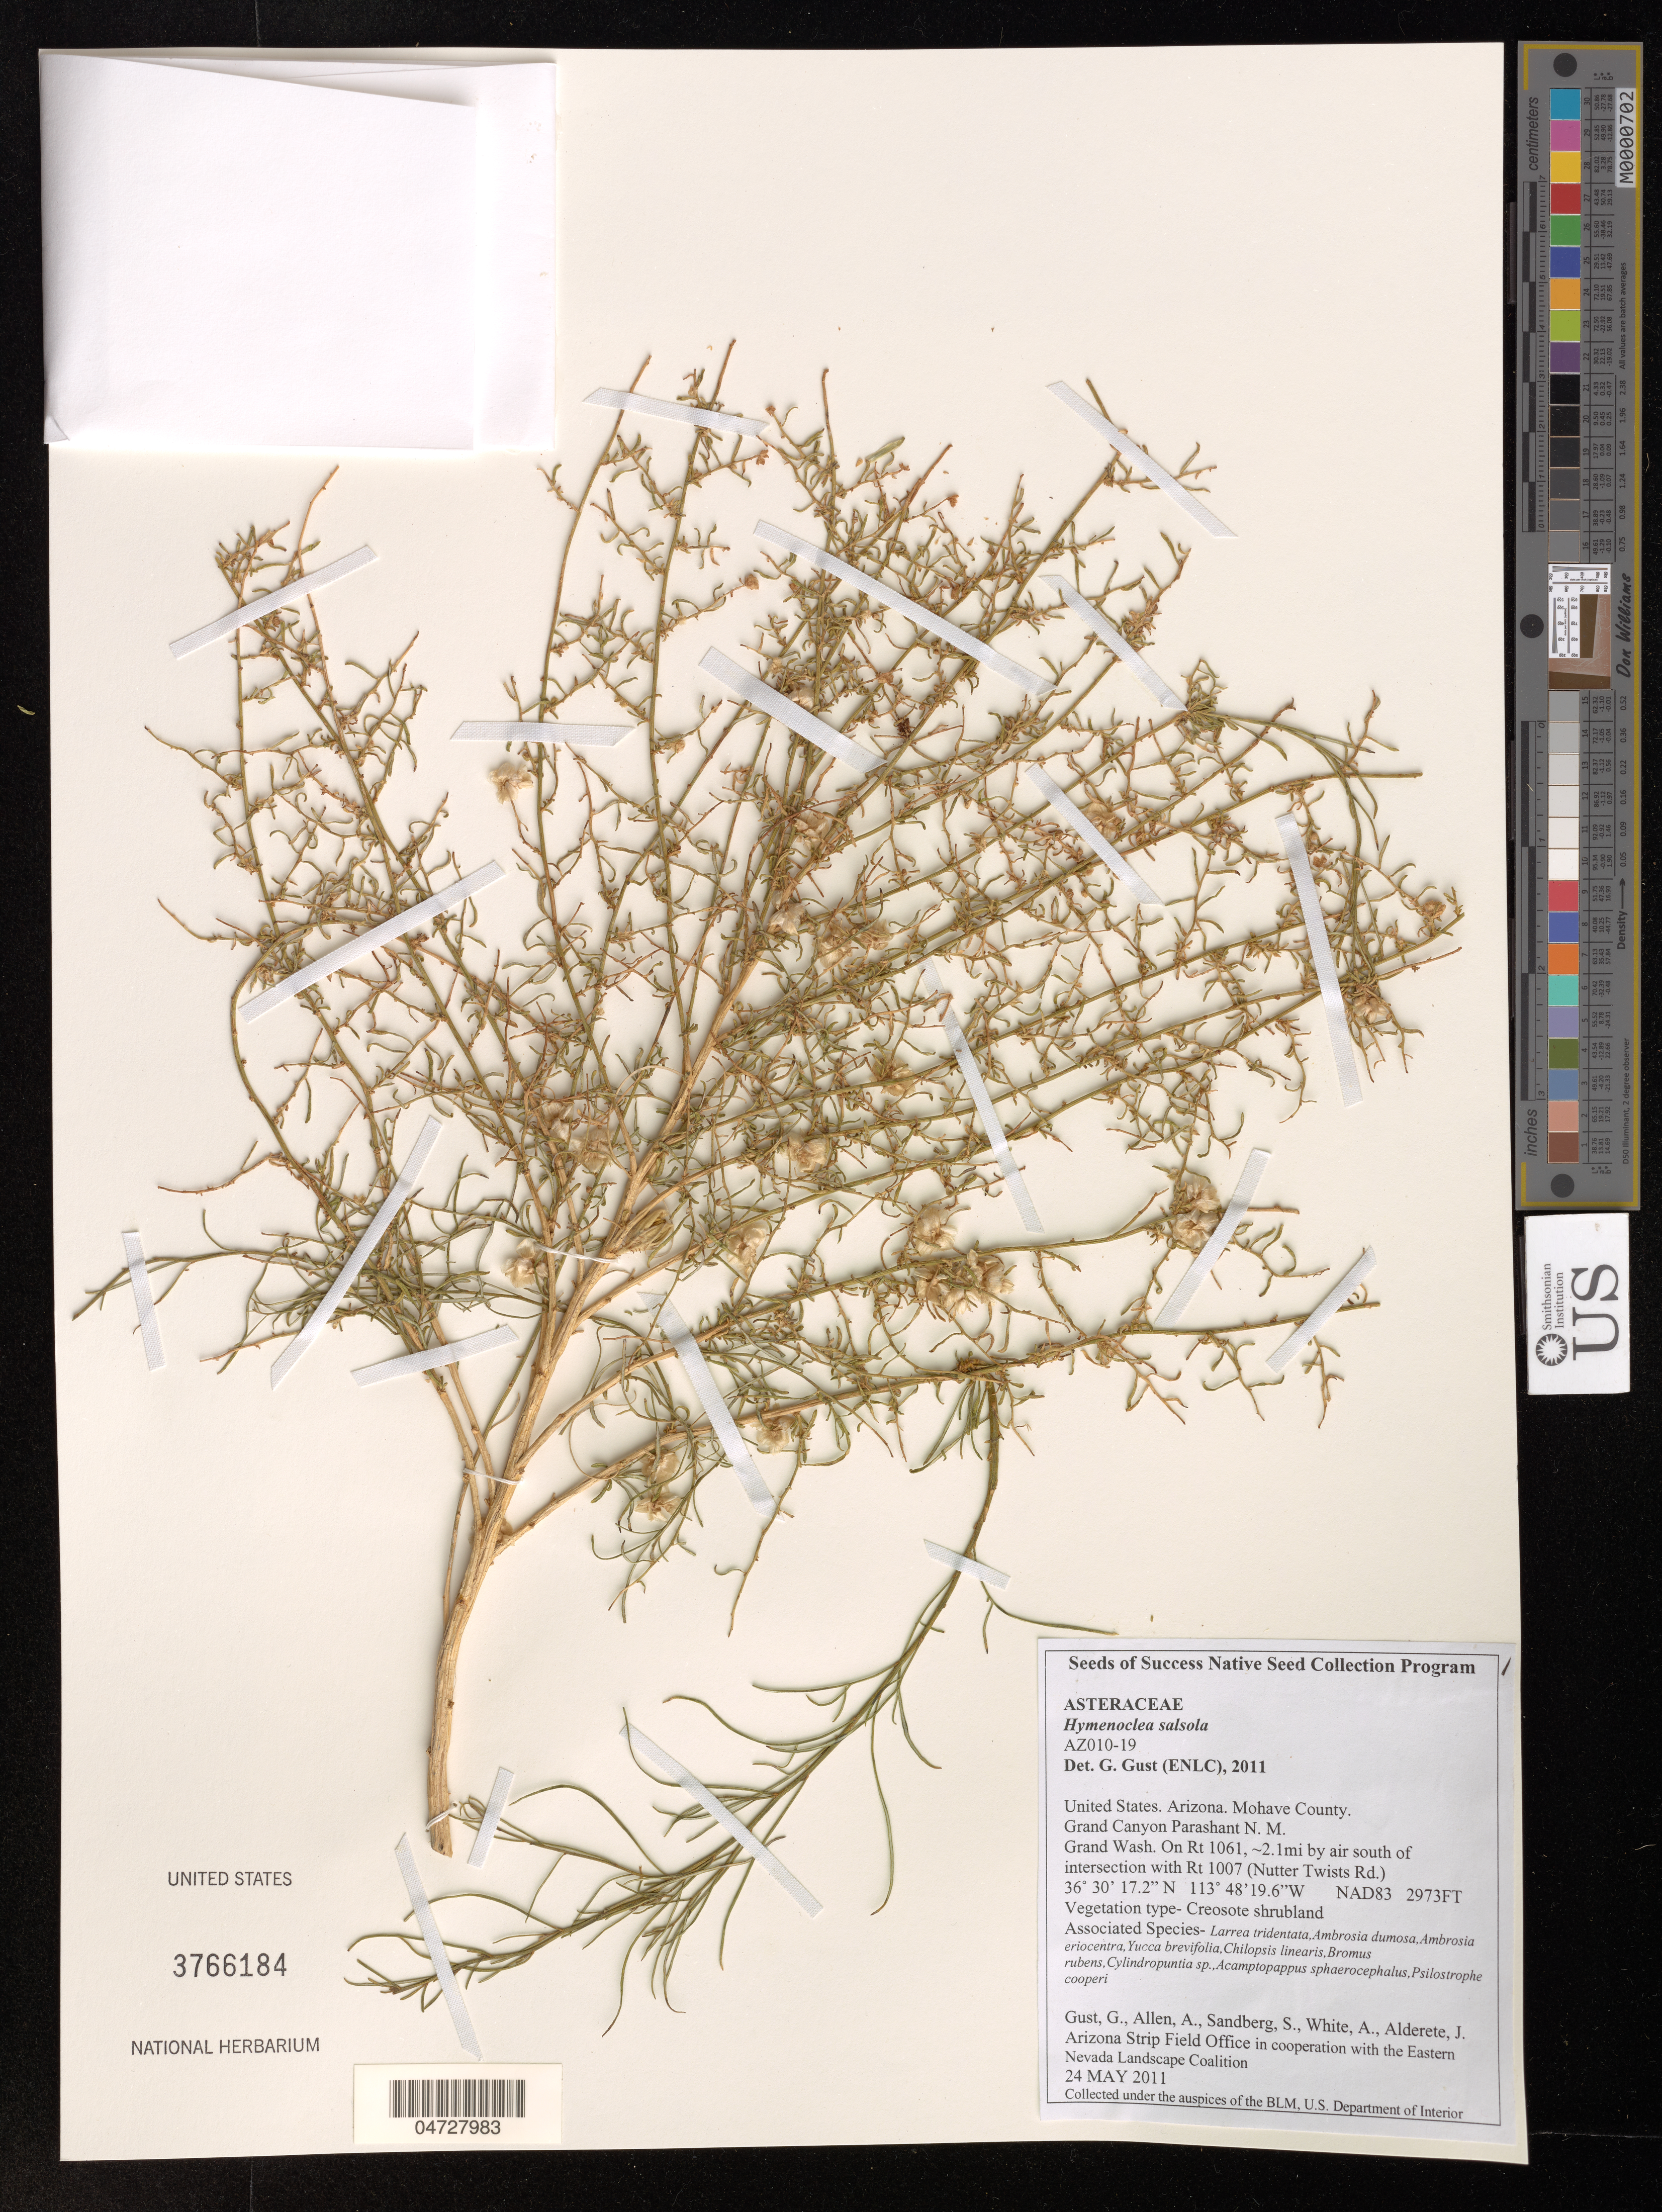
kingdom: Plantae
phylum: Tracheophyta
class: Magnoliopsida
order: Asterales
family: Asteraceae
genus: Hymenoclea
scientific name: Hymenoclea salsola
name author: Torr. & A. Gray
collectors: G. Gust, A. Allen, S. Sandberg & A. White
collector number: AZ010-19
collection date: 2011-05-24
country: United States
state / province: Arizona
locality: Mohave County. Grand Canyon Parashant N. M. Grand Wash on RT 1061, 2.1 mi by air south of intersection with RT 1007 (Nutter Twists Rd.).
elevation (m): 906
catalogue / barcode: US 3766184